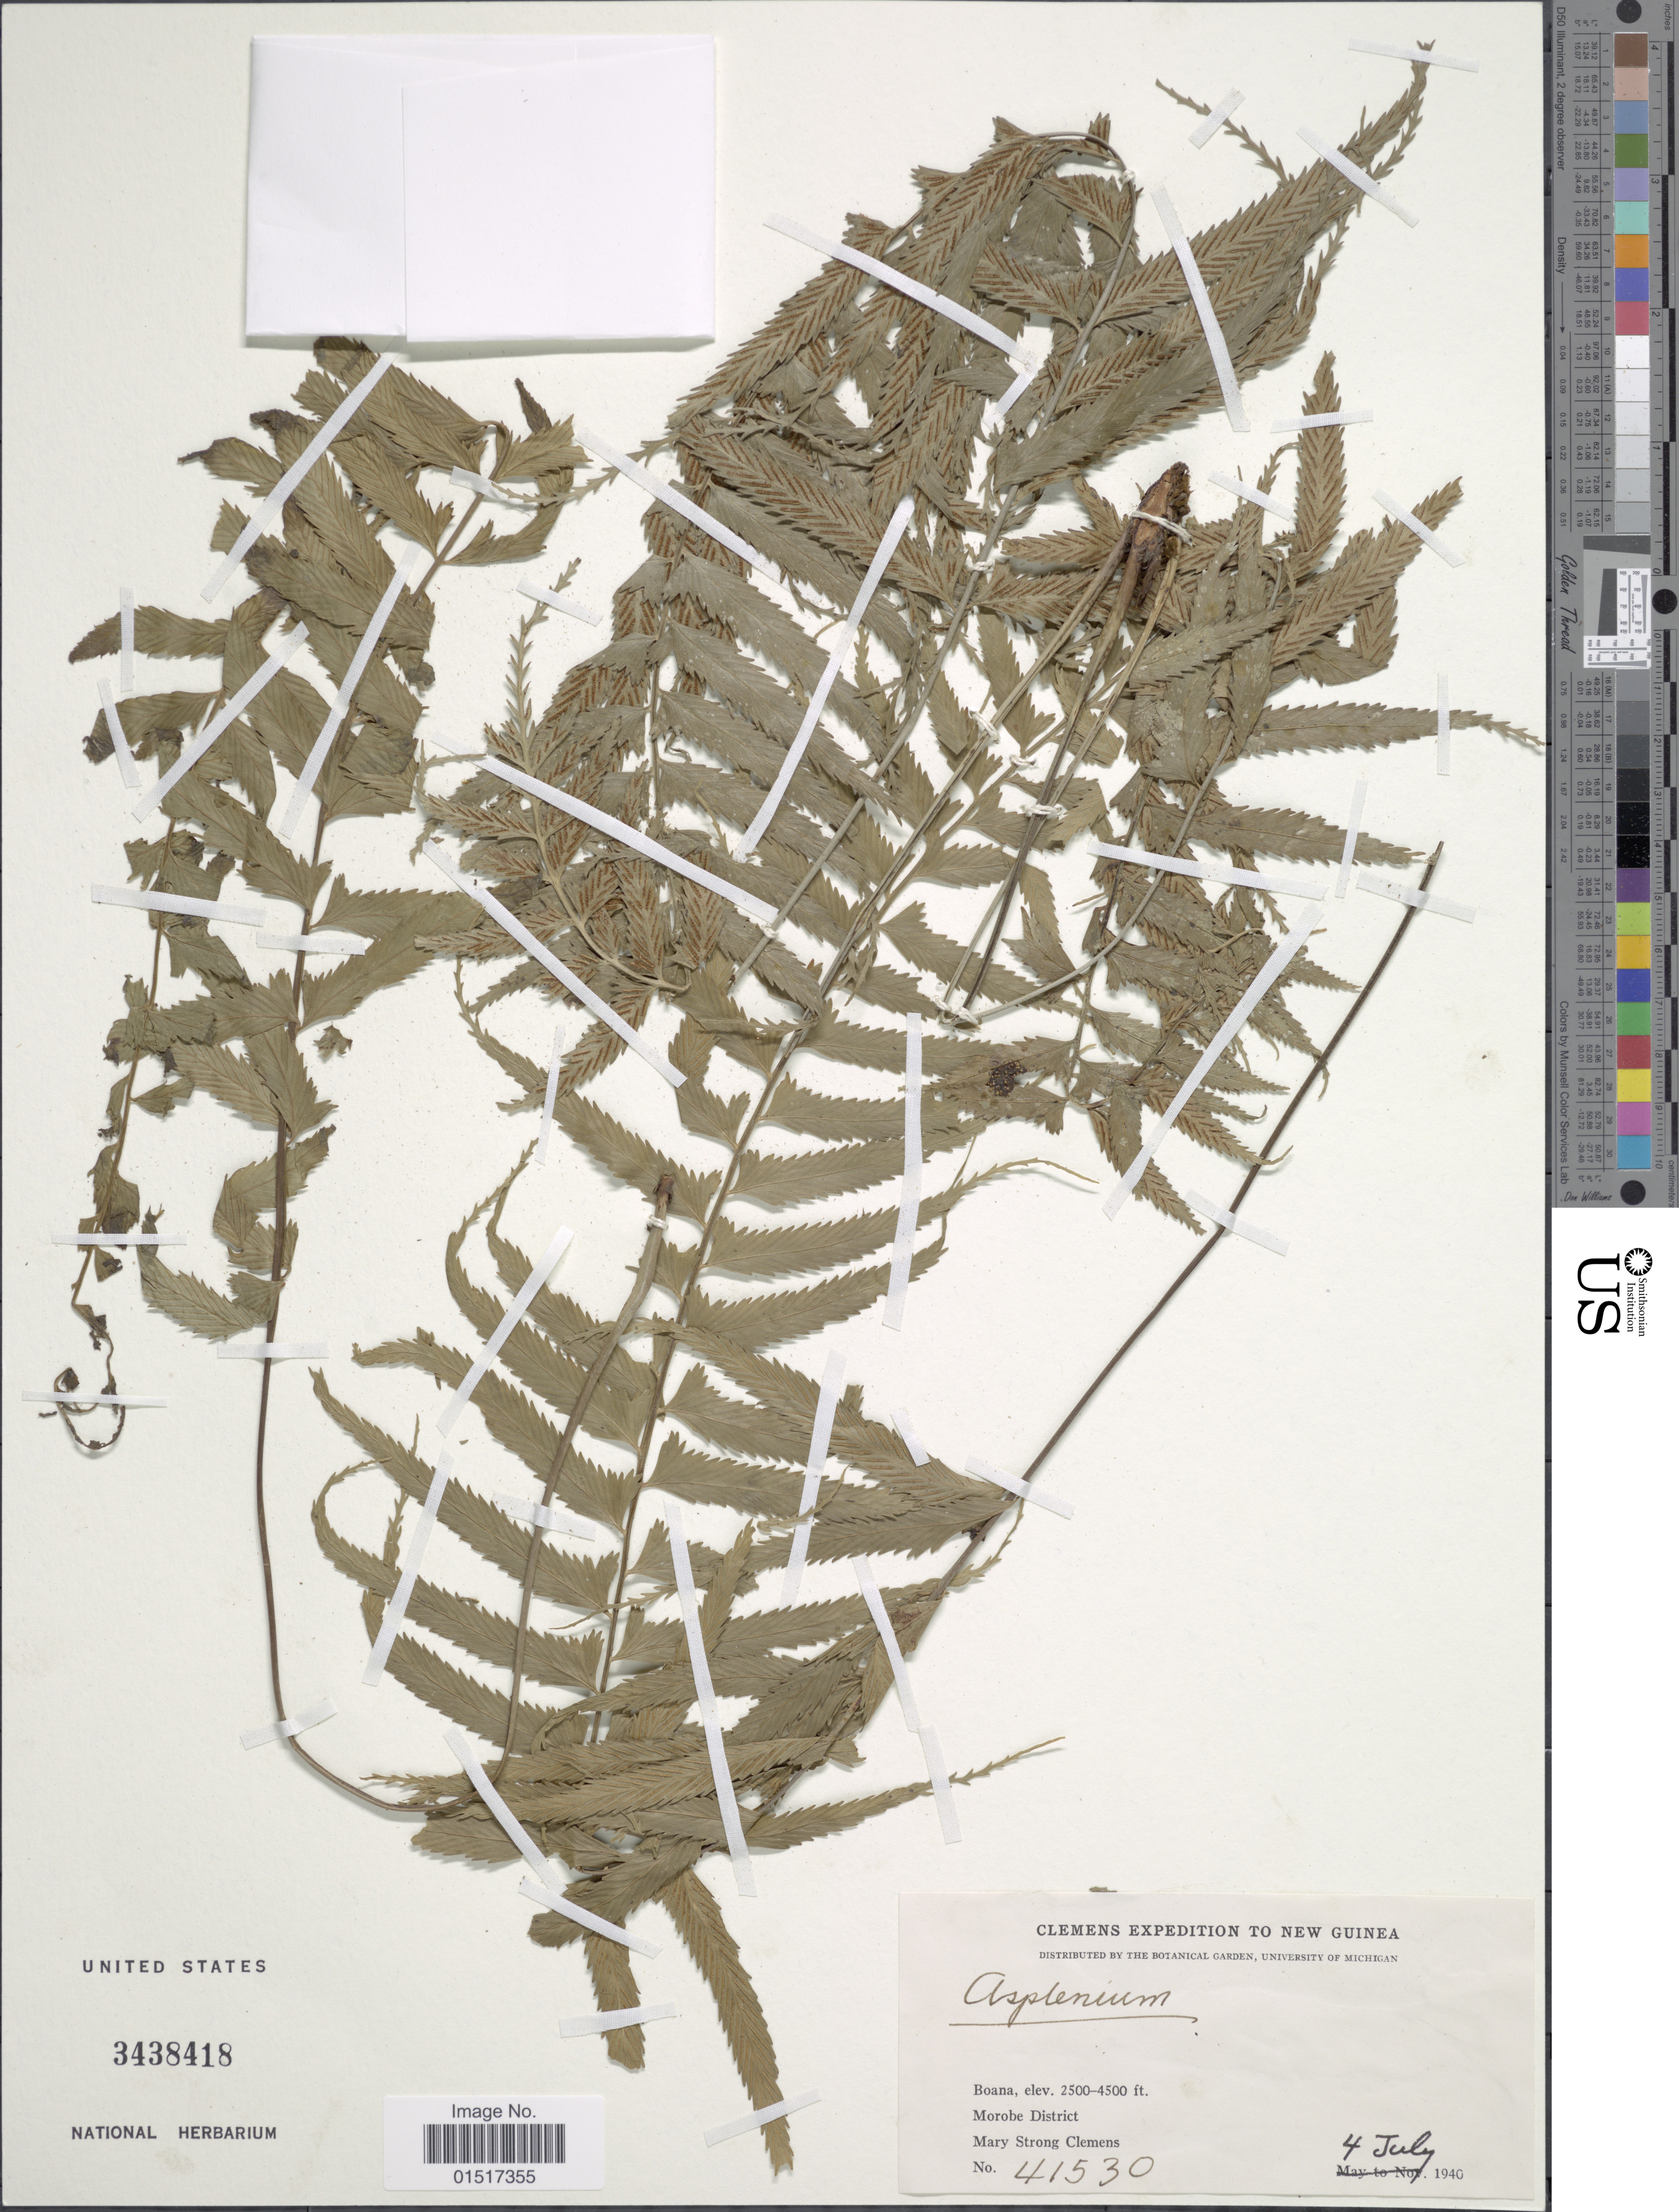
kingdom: Plantae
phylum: Tracheophyta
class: Polypodiopsida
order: Polypodiales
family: Aspleniaceae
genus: Asplenium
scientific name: Asplenium sp.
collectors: M. S. Clemens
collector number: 41530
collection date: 1940-07-04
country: Papua New Guinea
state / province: Morobe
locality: New Guinea, Boana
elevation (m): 762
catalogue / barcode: US 3438418